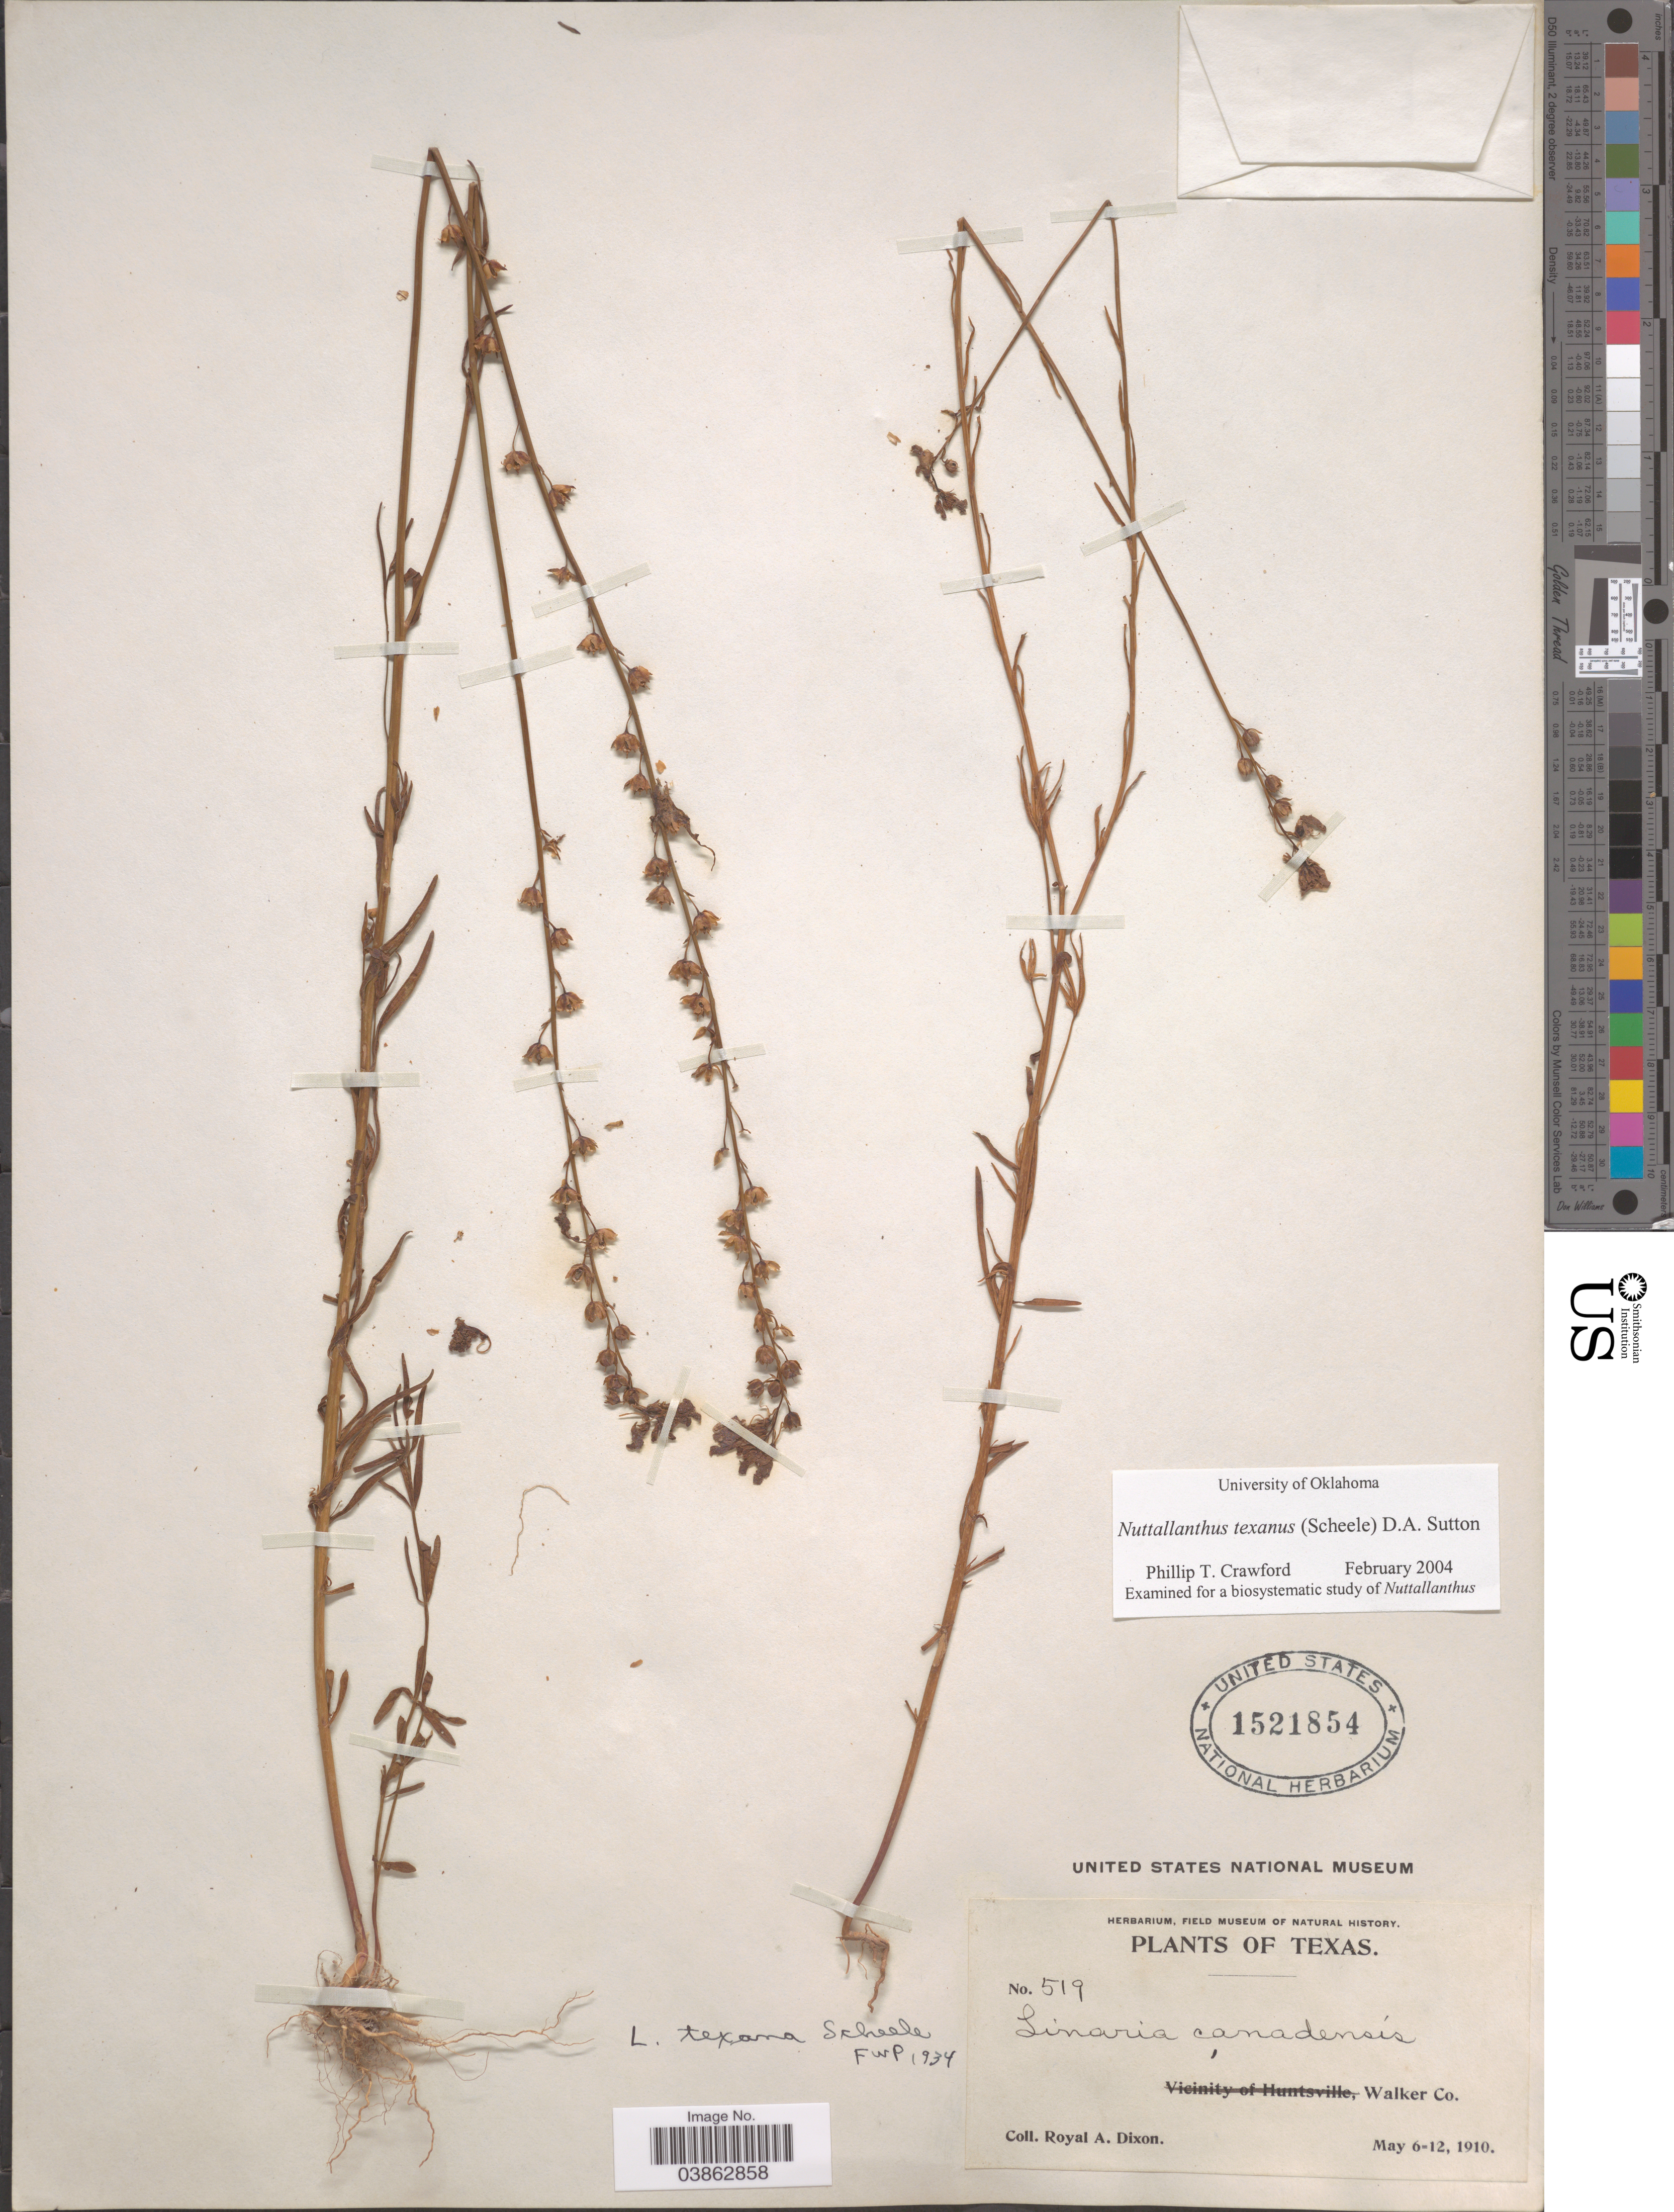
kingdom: Plantae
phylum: Tracheophyta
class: Magnoliopsida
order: Lamiales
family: Plantaginaceae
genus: Linaria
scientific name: Linaria texana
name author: Scheele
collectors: R. A. Dixon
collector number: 519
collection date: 1910-05-06/1910-05-12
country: United States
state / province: Texas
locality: Walker Co.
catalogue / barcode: US 1521854